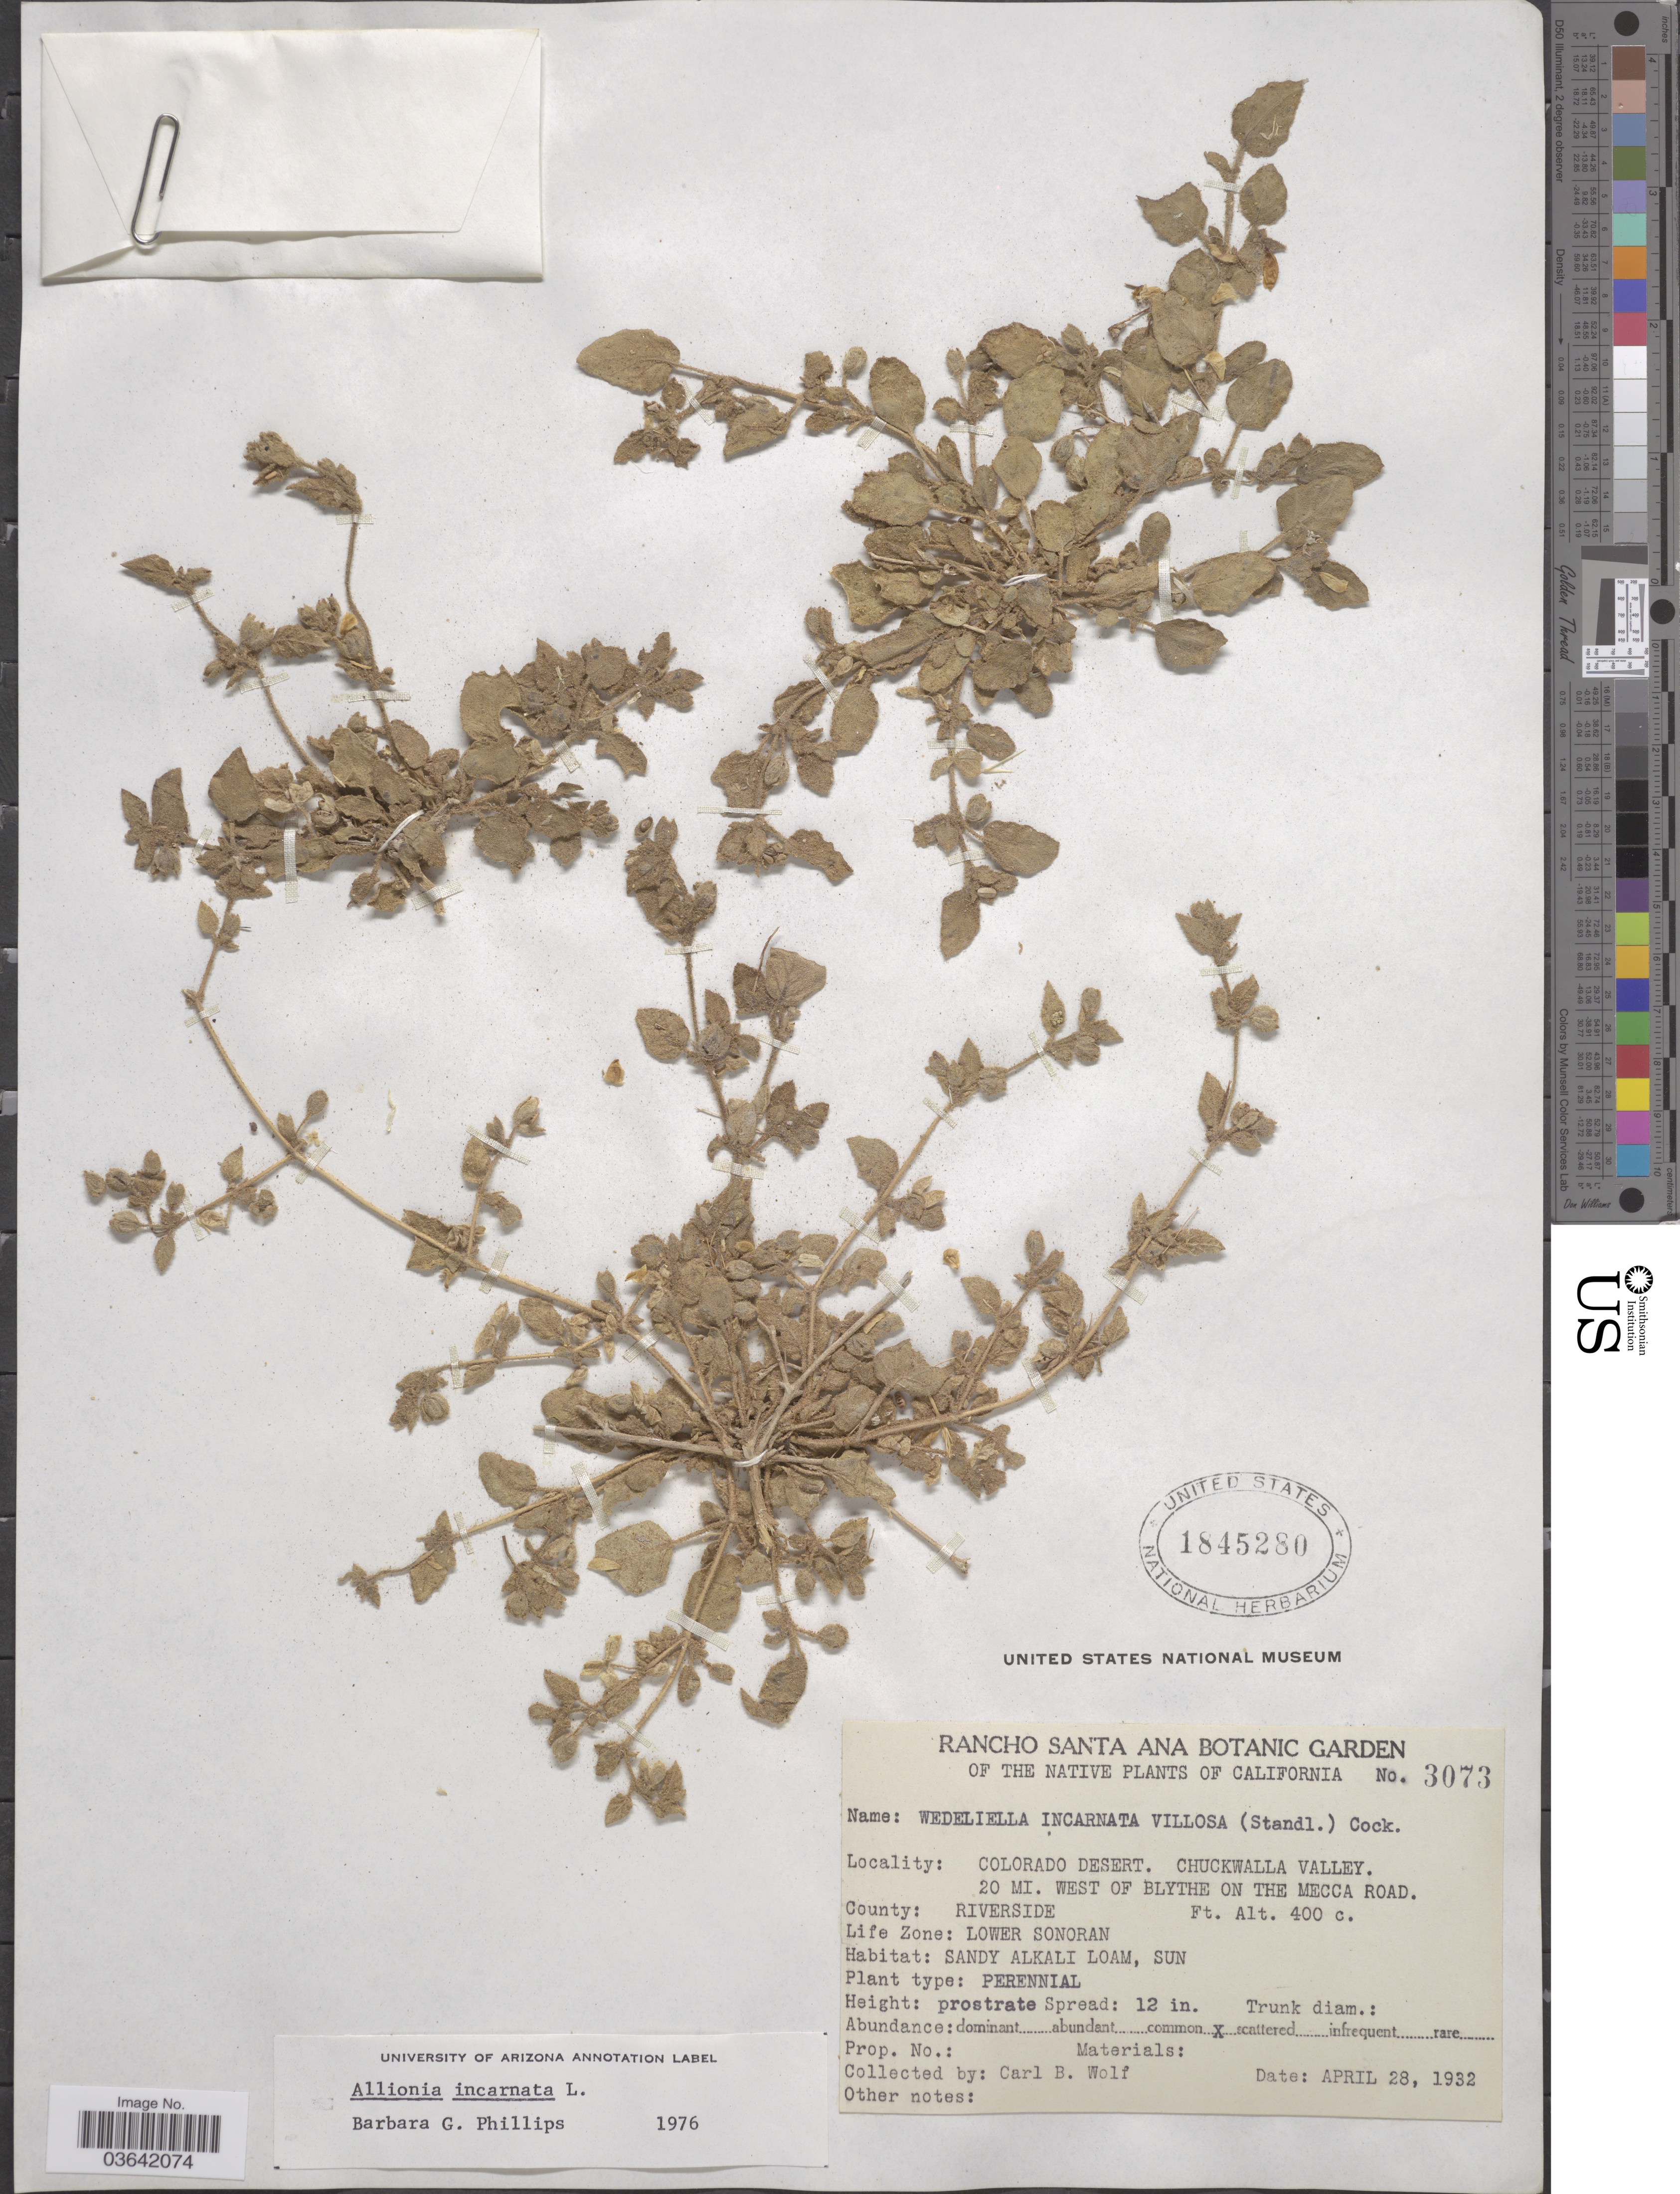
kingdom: Plantae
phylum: Tracheophyta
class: Magnoliopsida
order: Caryophyllales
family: Nyctaginaceae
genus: Allionia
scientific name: Allionia incarnata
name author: L.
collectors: C. B. Wolf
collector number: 3073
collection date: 1932-04-28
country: United States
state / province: California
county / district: Riverside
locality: Colorado Desert. Chuckwalla Valley. 20 Mi. west of Blythe on the Mecca Road. County: Riverside. Life Zone: Lower Sonoran.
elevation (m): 122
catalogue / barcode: US 1845280